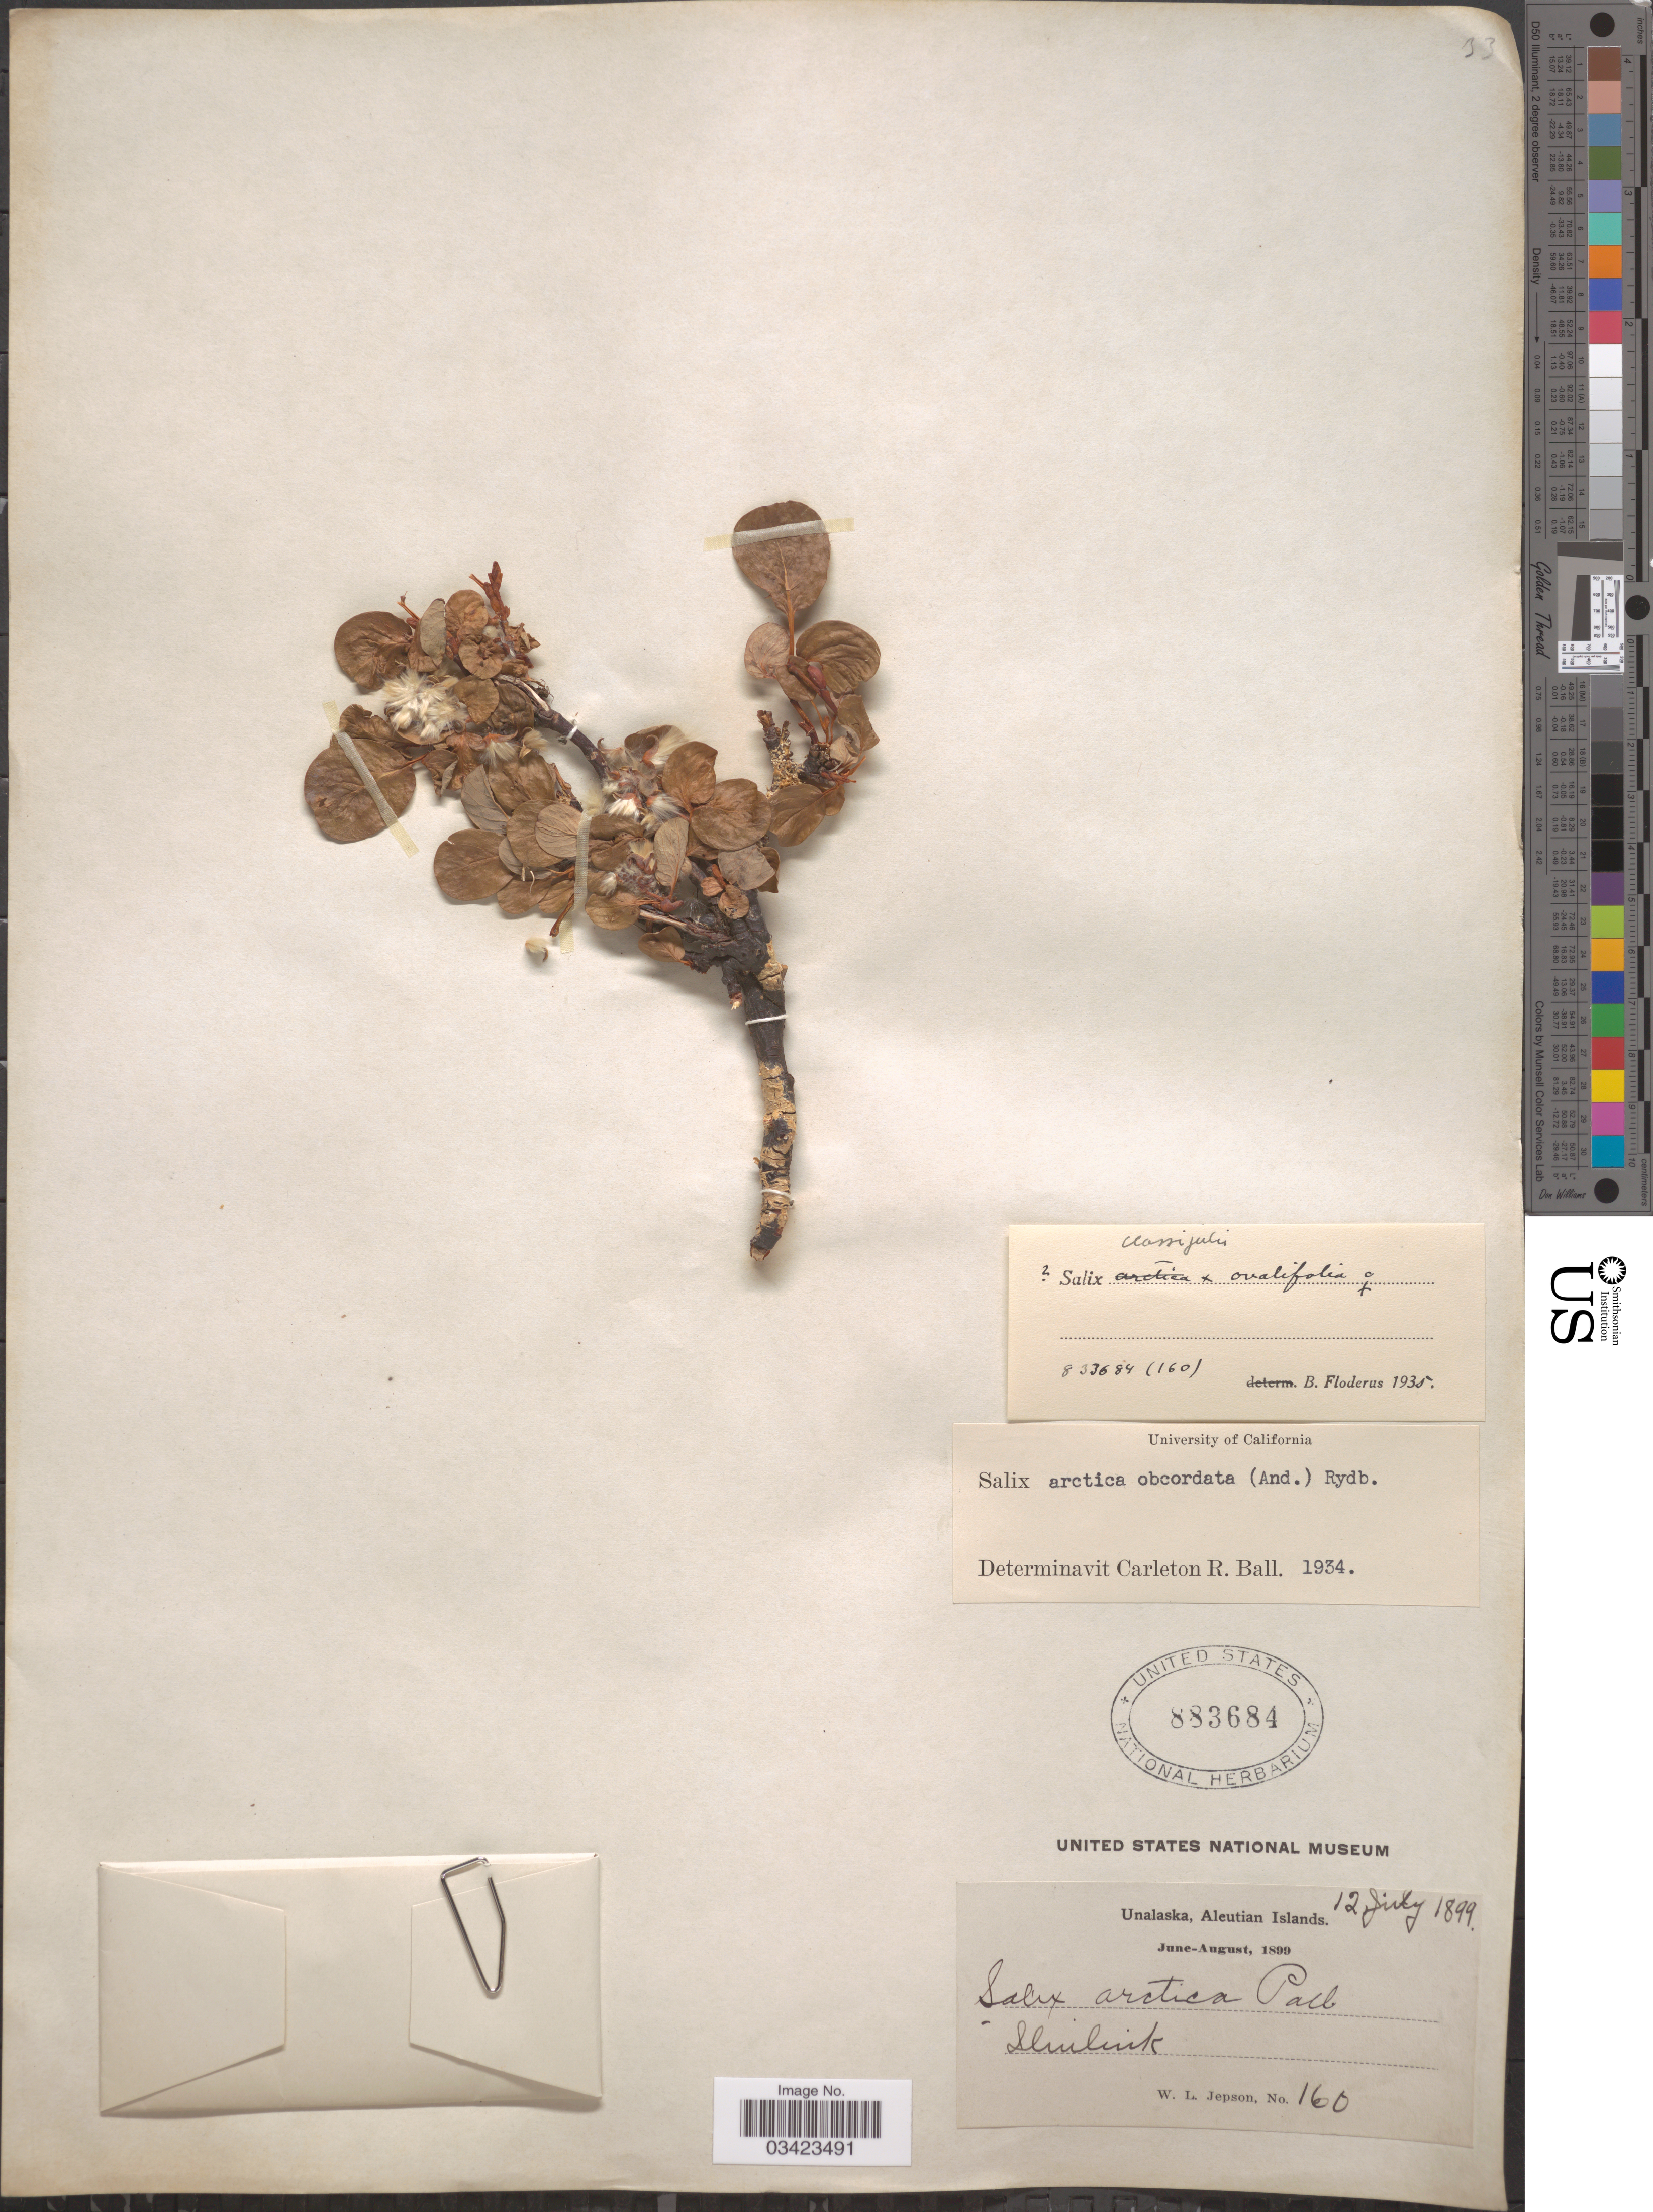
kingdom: Plantae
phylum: Tracheophyta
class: Magnoliopsida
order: Malpighiales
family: Salicaceae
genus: Salix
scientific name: Salix arctica var. araioclada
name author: (C.K. Schneid.) Raup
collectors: W. L. Jepson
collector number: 160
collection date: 1899-07-12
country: United States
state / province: Alaska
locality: Unalaska, Aleutian Islands. Iliuluik.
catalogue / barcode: US 883684